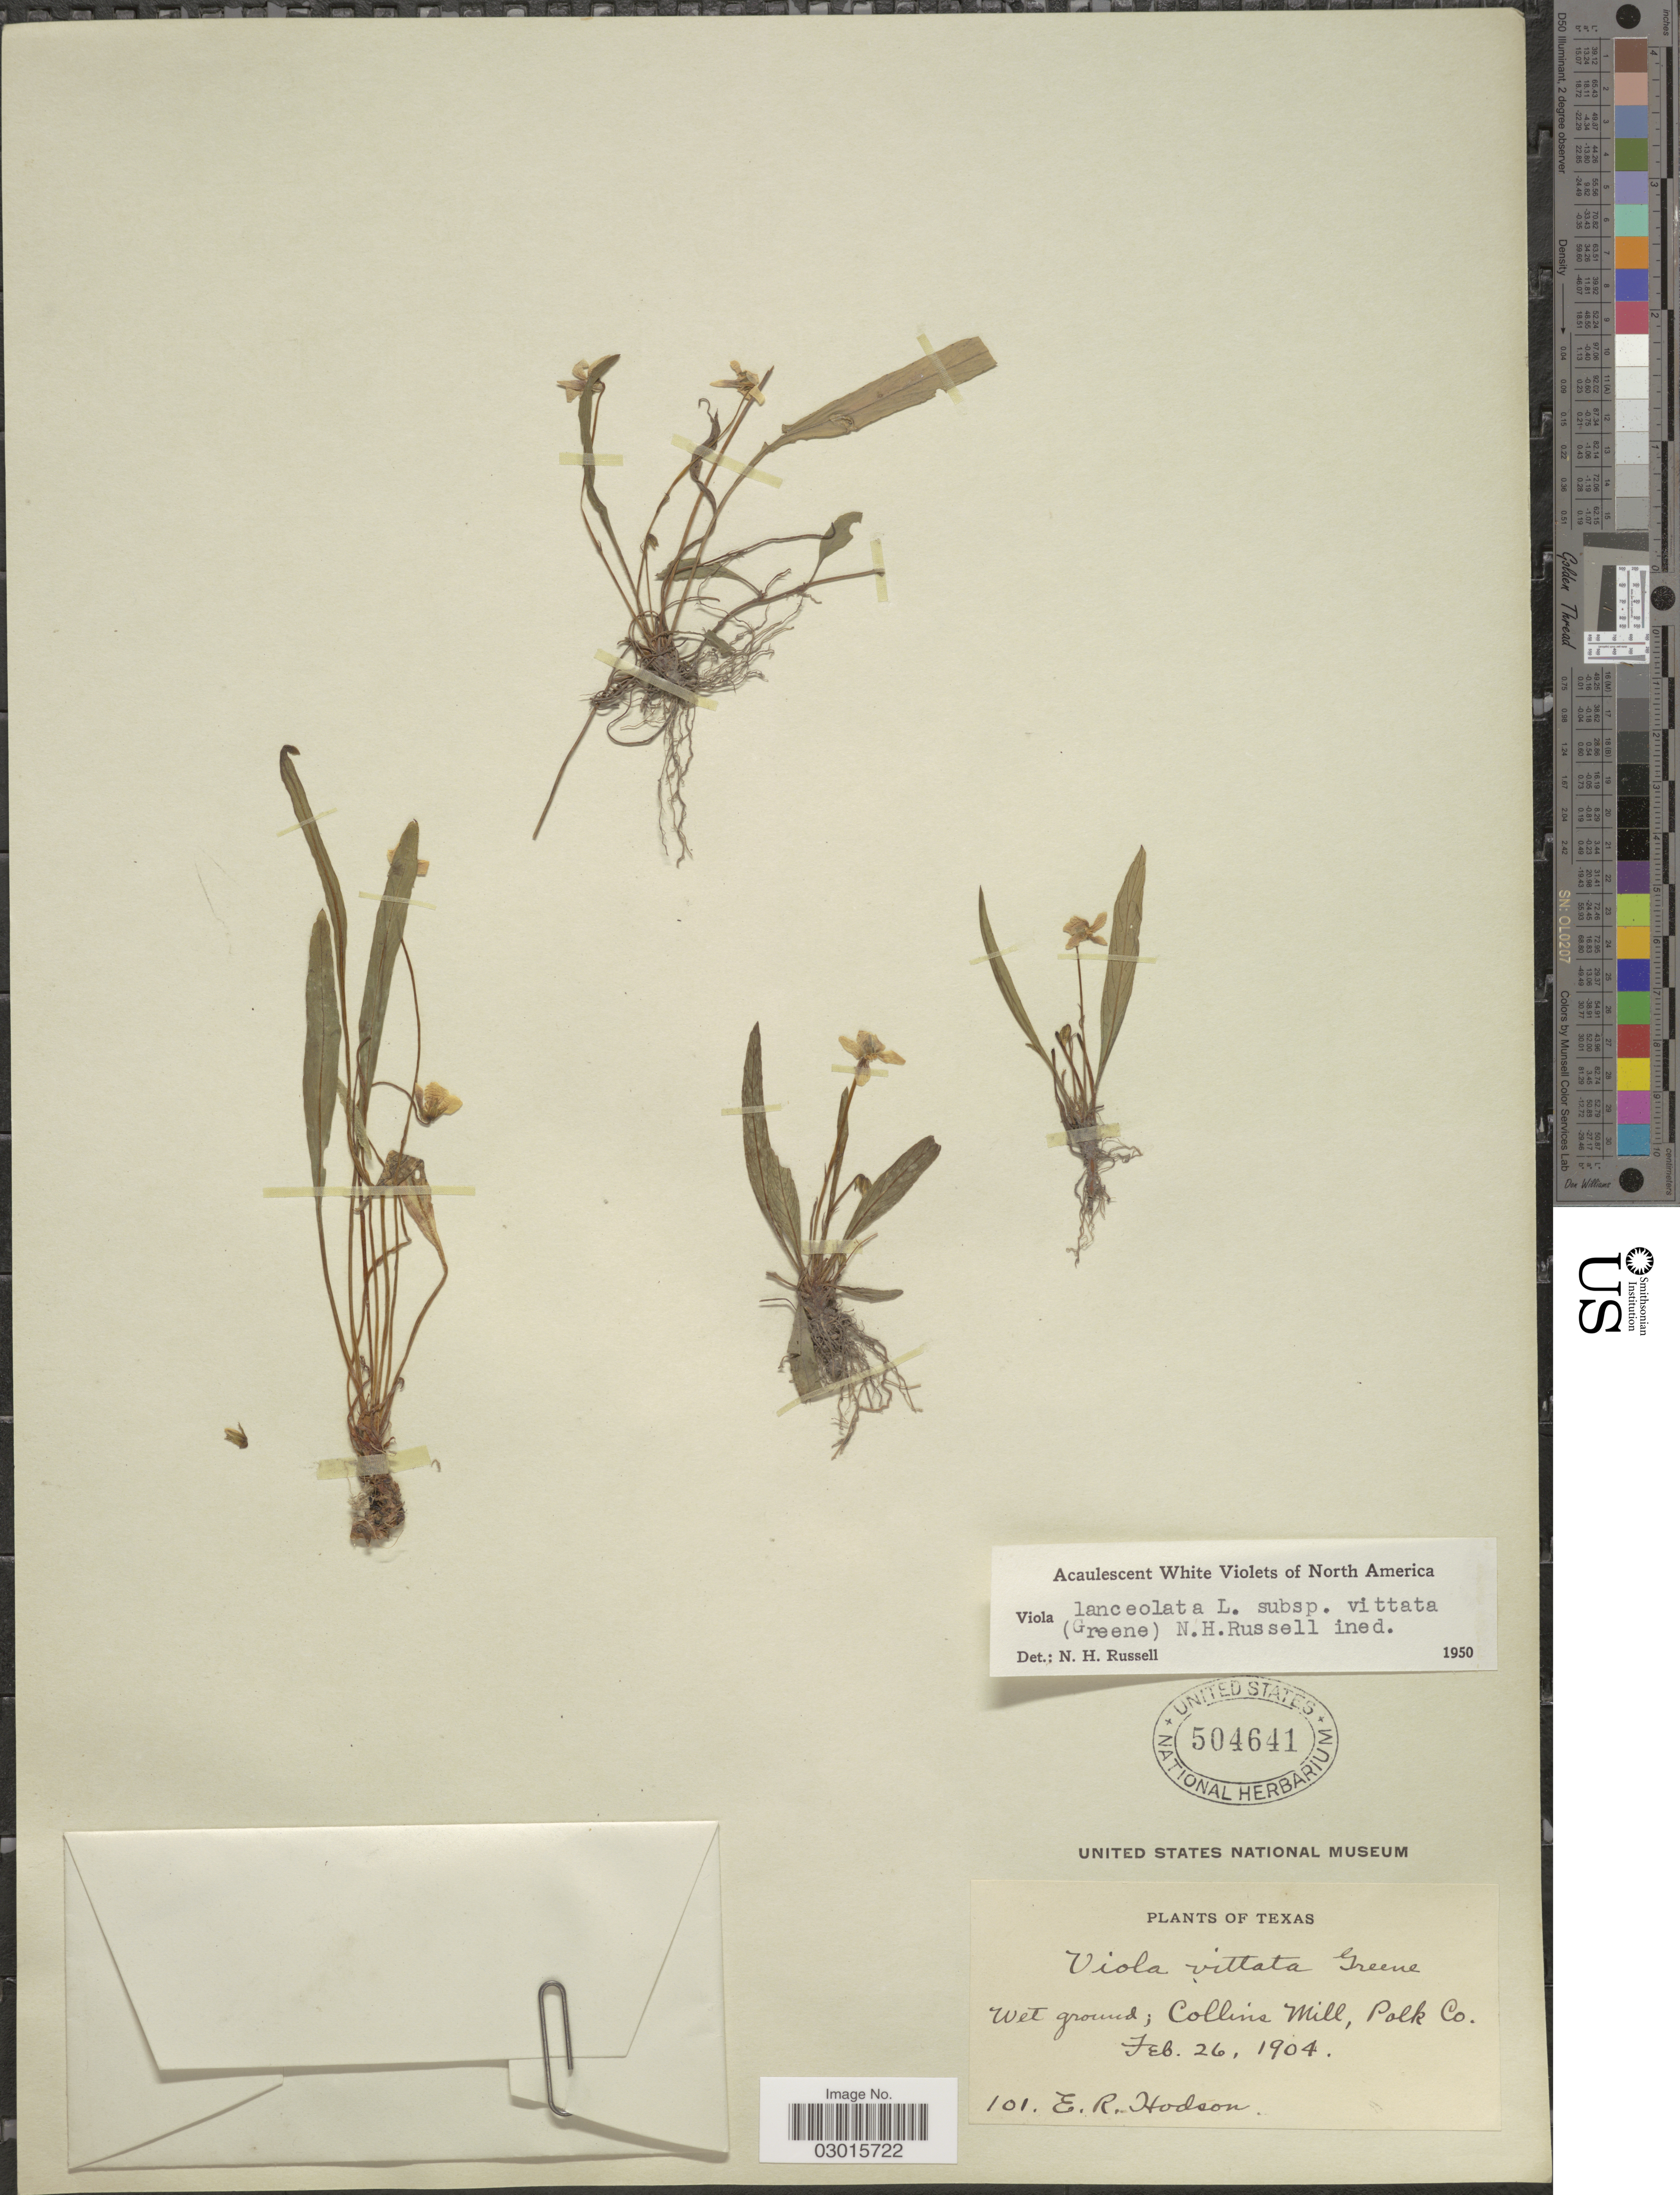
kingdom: Plantae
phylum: Tracheophyta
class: Magnoliopsida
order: Malpighiales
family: Violaceae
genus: Viola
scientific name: Viola lanceolata subsp. vittata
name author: (Greene) N. H. Russell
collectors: E. Hodson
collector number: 101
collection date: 1904-02-26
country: United States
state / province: Texas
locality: Collins Mill, Polk Co.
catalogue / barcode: US 504641